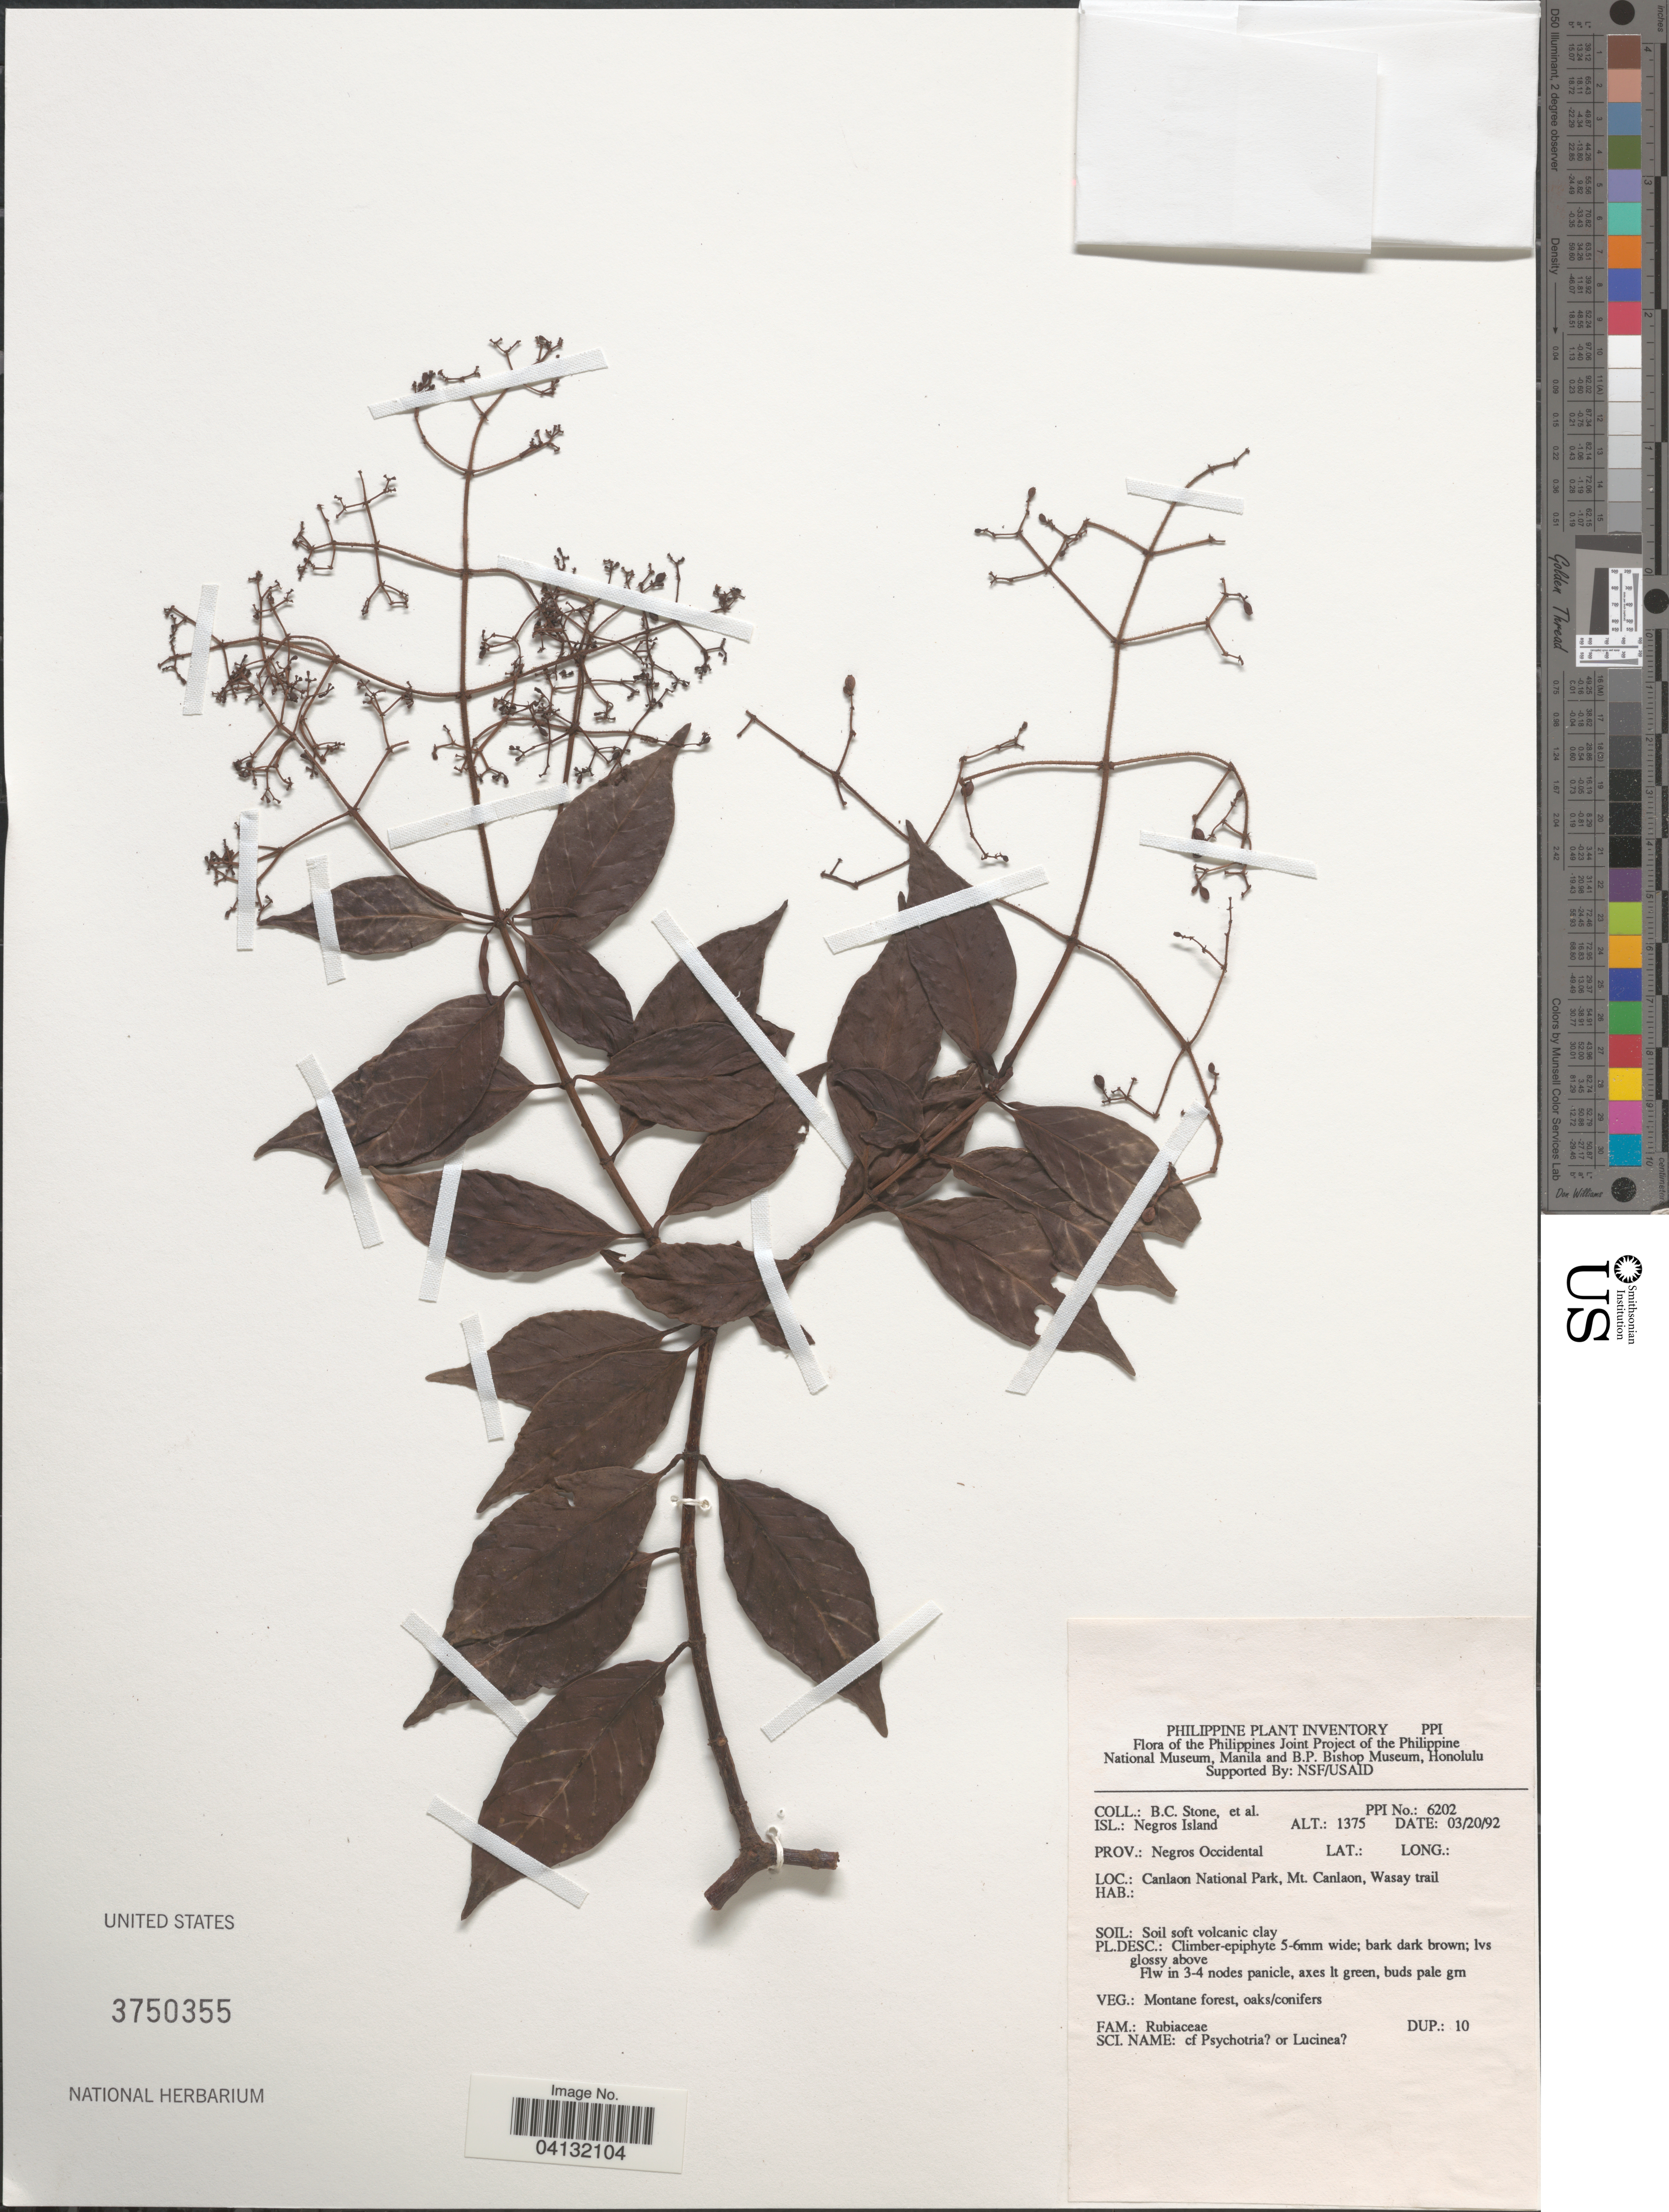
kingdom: Plantae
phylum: Tracheophyta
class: Magnoliopsida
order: Gentianales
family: Rubiaceae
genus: Psychotria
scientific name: Psychotria sp.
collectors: B. C. Stone & et al.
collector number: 6202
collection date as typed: Transcribed d/m/y: 20/3/92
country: Philippines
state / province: Western Visayas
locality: Isl.: Negros Island. Prov.: Negros Occidental. Canlaon National Park, Mt. Canlaon, Wasay trail.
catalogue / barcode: US 3750355